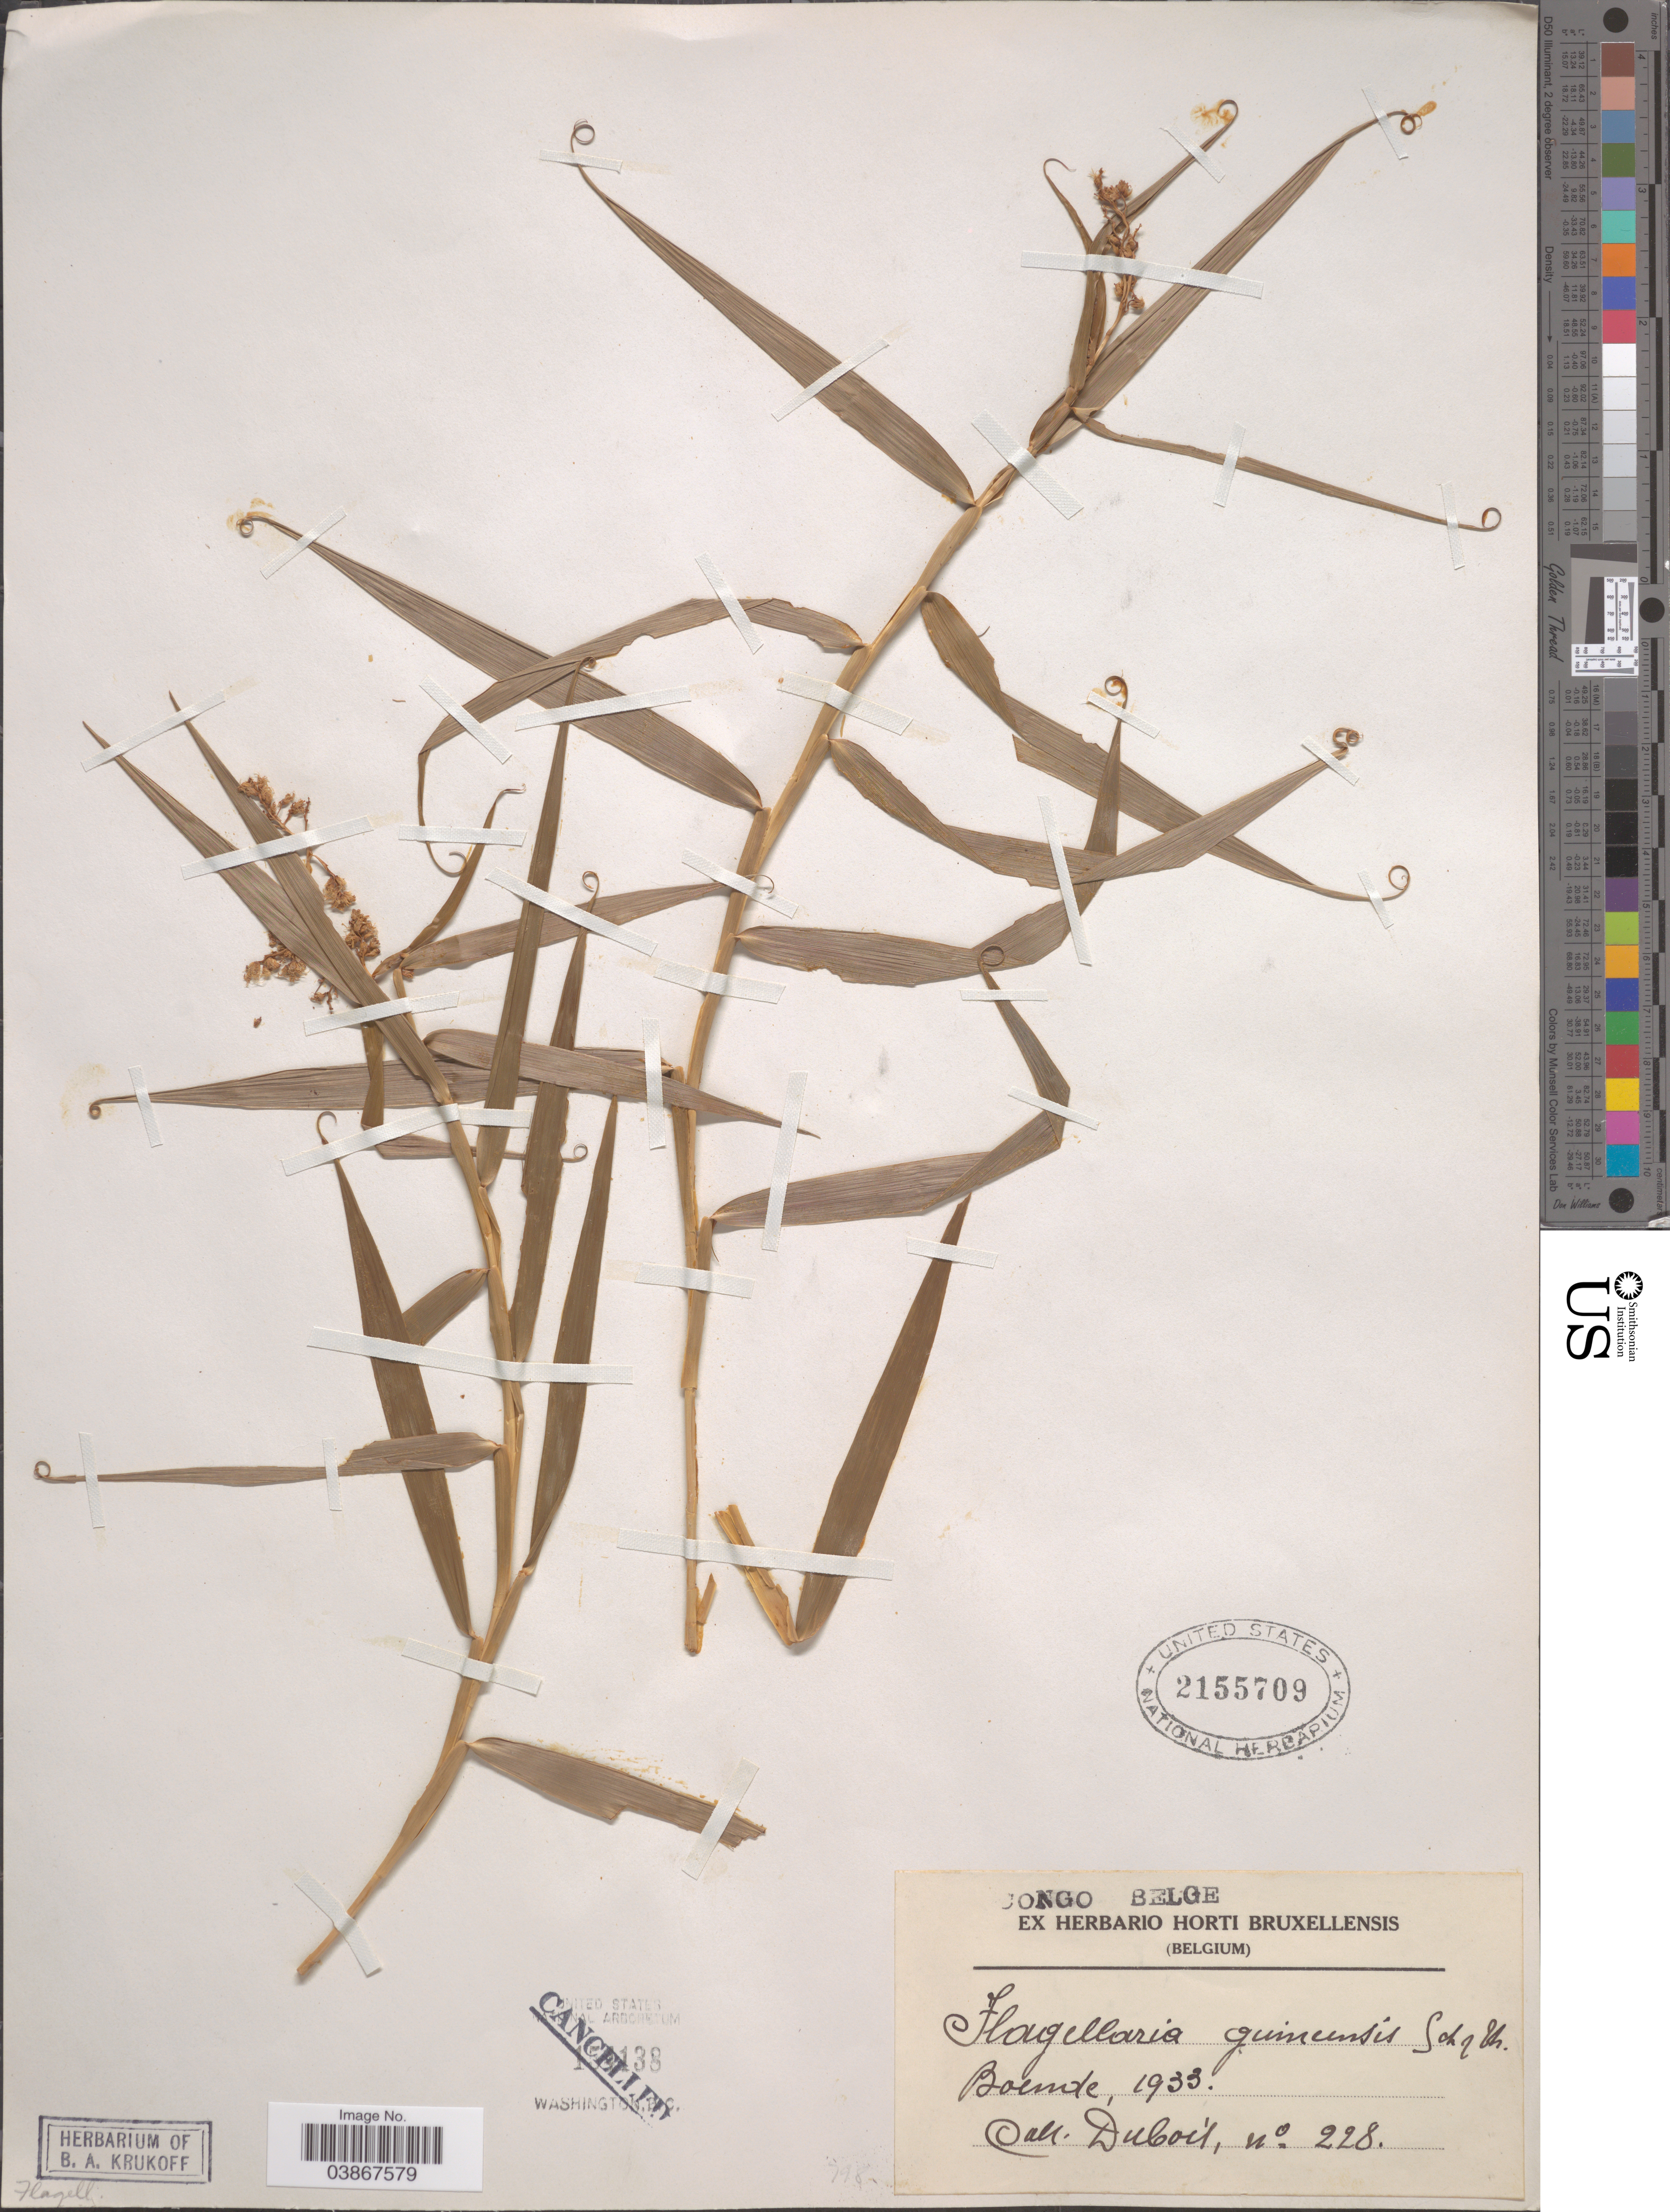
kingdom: Plantae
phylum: Tracheophyta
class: Liliopsida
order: Poales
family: Flagellariaceae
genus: Flagellaria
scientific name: Flagellaria guineensis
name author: Schumach.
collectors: -. Dubois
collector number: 228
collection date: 1933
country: Congo, Democratic Republic of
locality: Congo Belge. Boemte.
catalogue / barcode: US 2155709